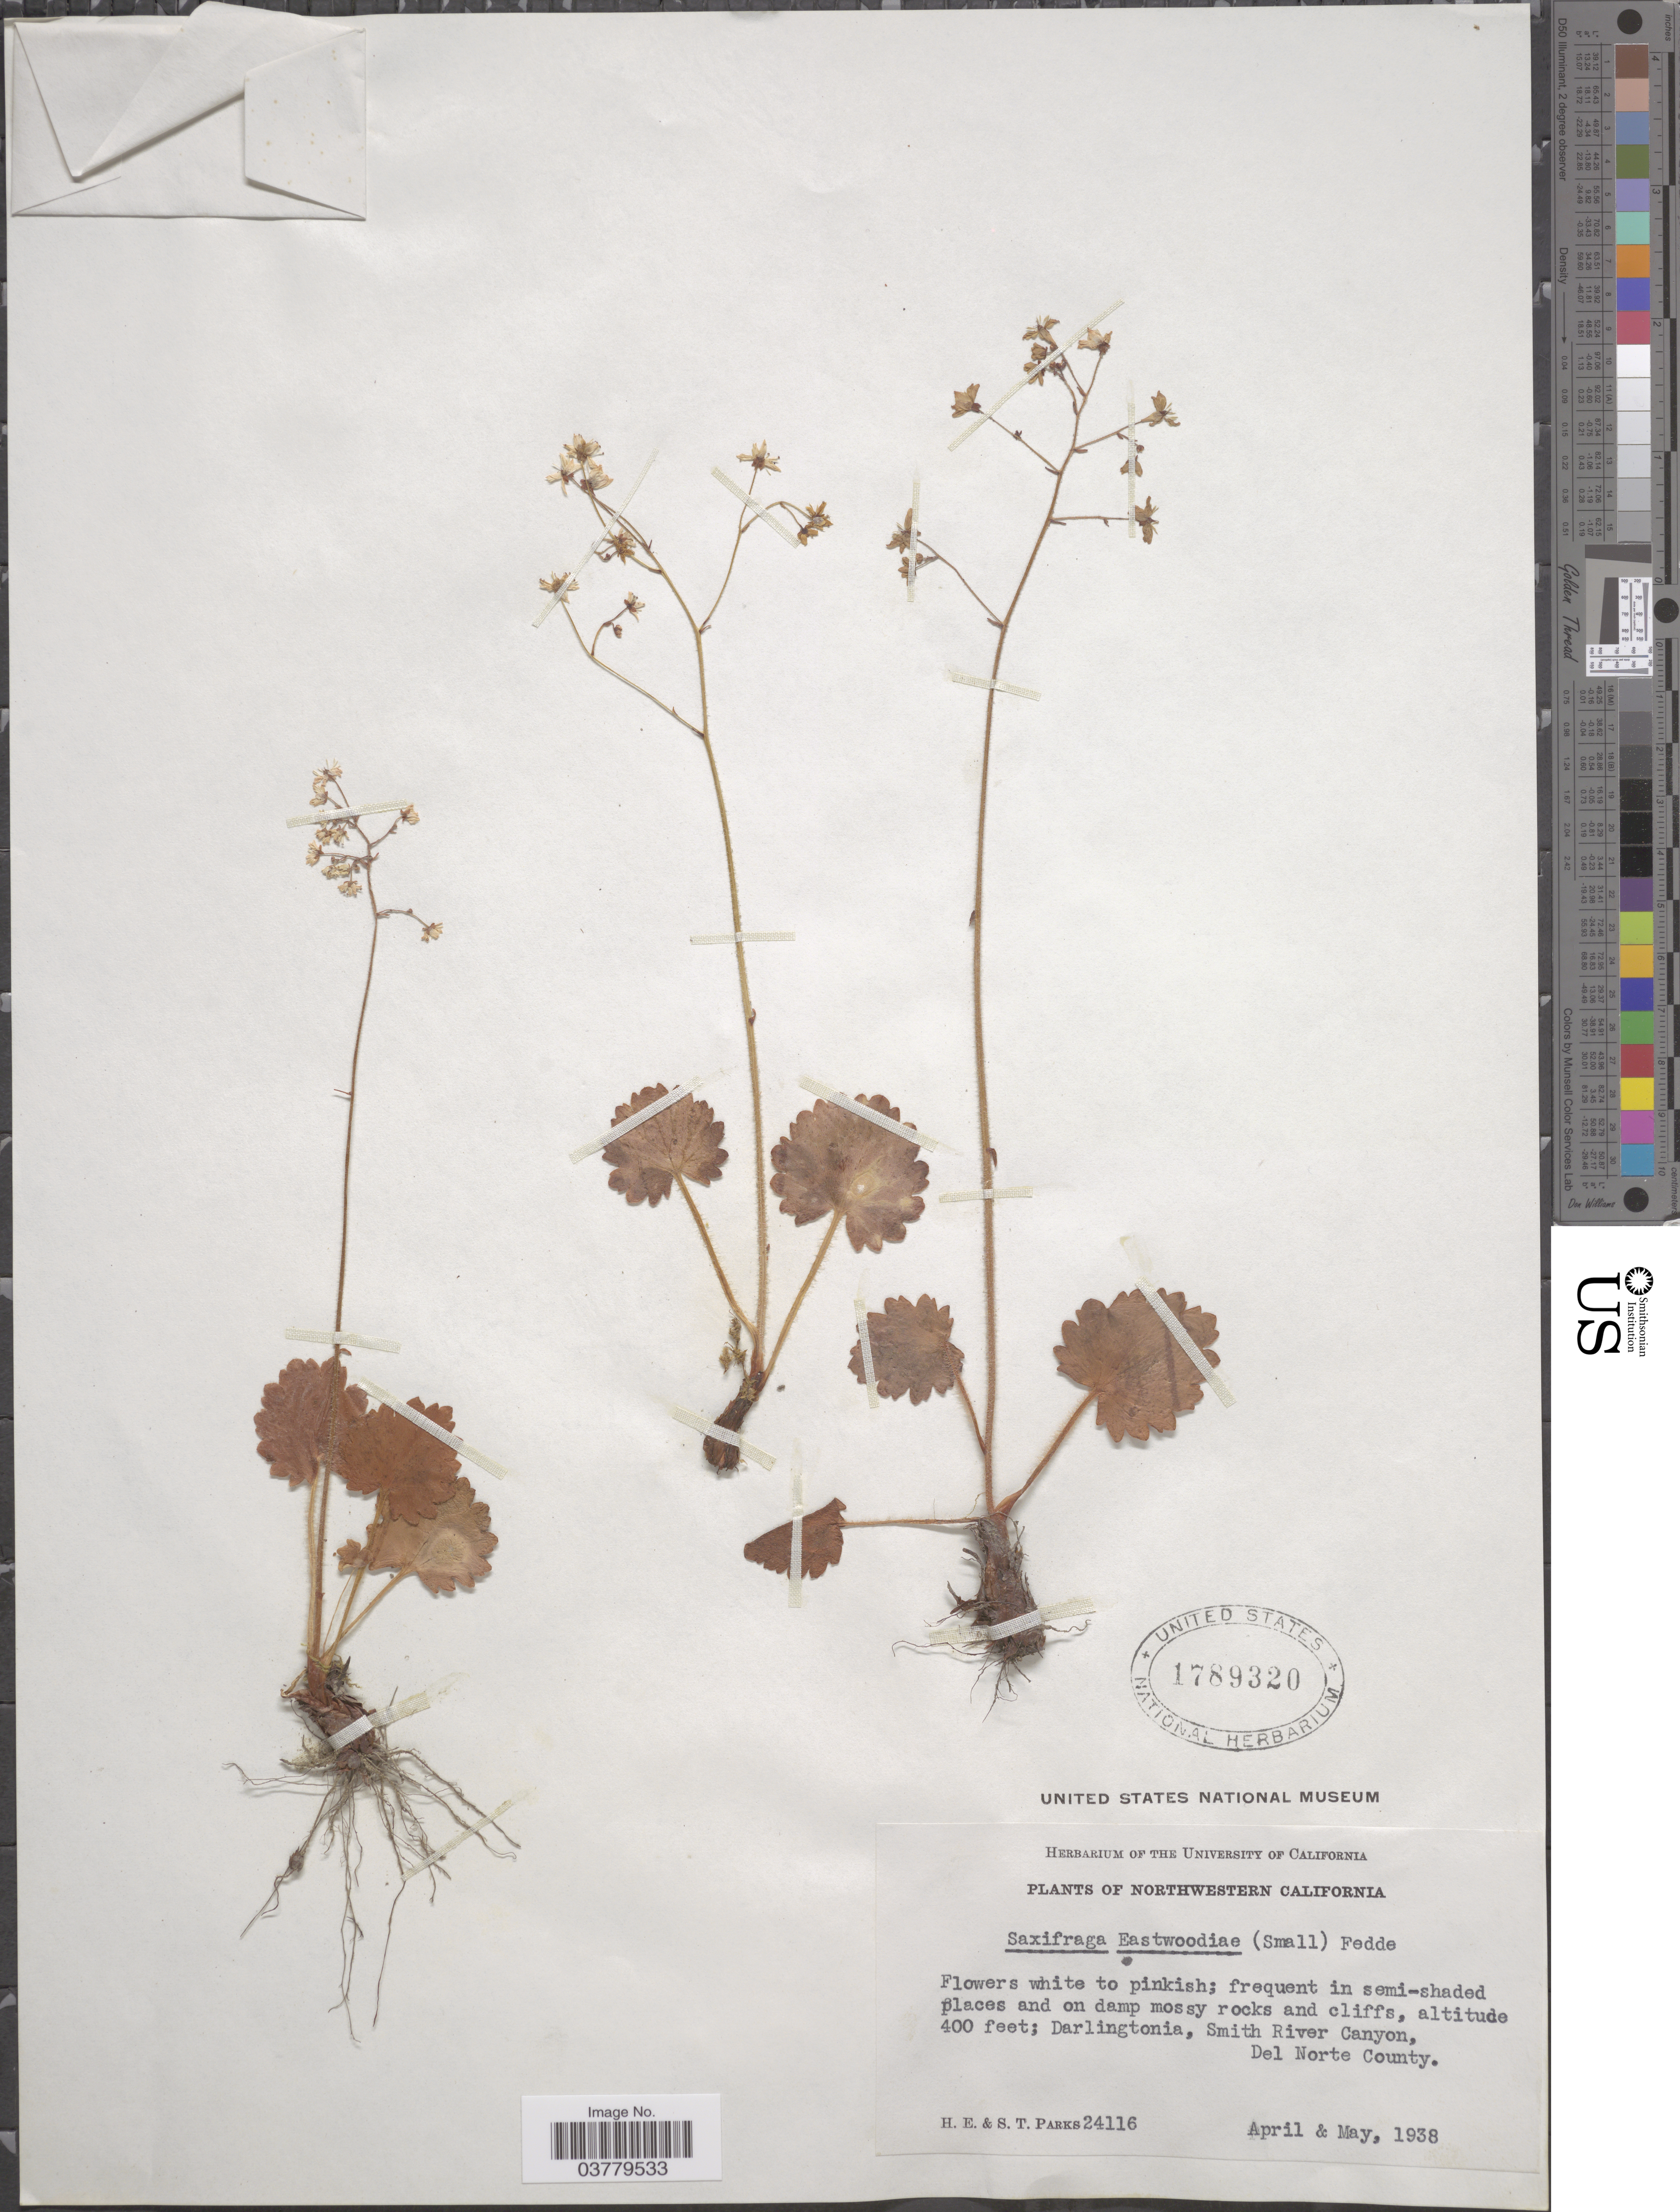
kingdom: Plantae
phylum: Tracheophyta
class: Magnoliopsida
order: Saxifragales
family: Saxifragaceae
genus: Saxifraga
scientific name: Saxifraga mertensiana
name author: Bong.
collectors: H. E. Parks & S. Parks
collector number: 24116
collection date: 1938-04/1938-05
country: United States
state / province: California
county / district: Del Norte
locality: Northwestern California. Darlingtonia, Smith River Canyon, Del Norte County.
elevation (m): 122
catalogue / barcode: US 1789320